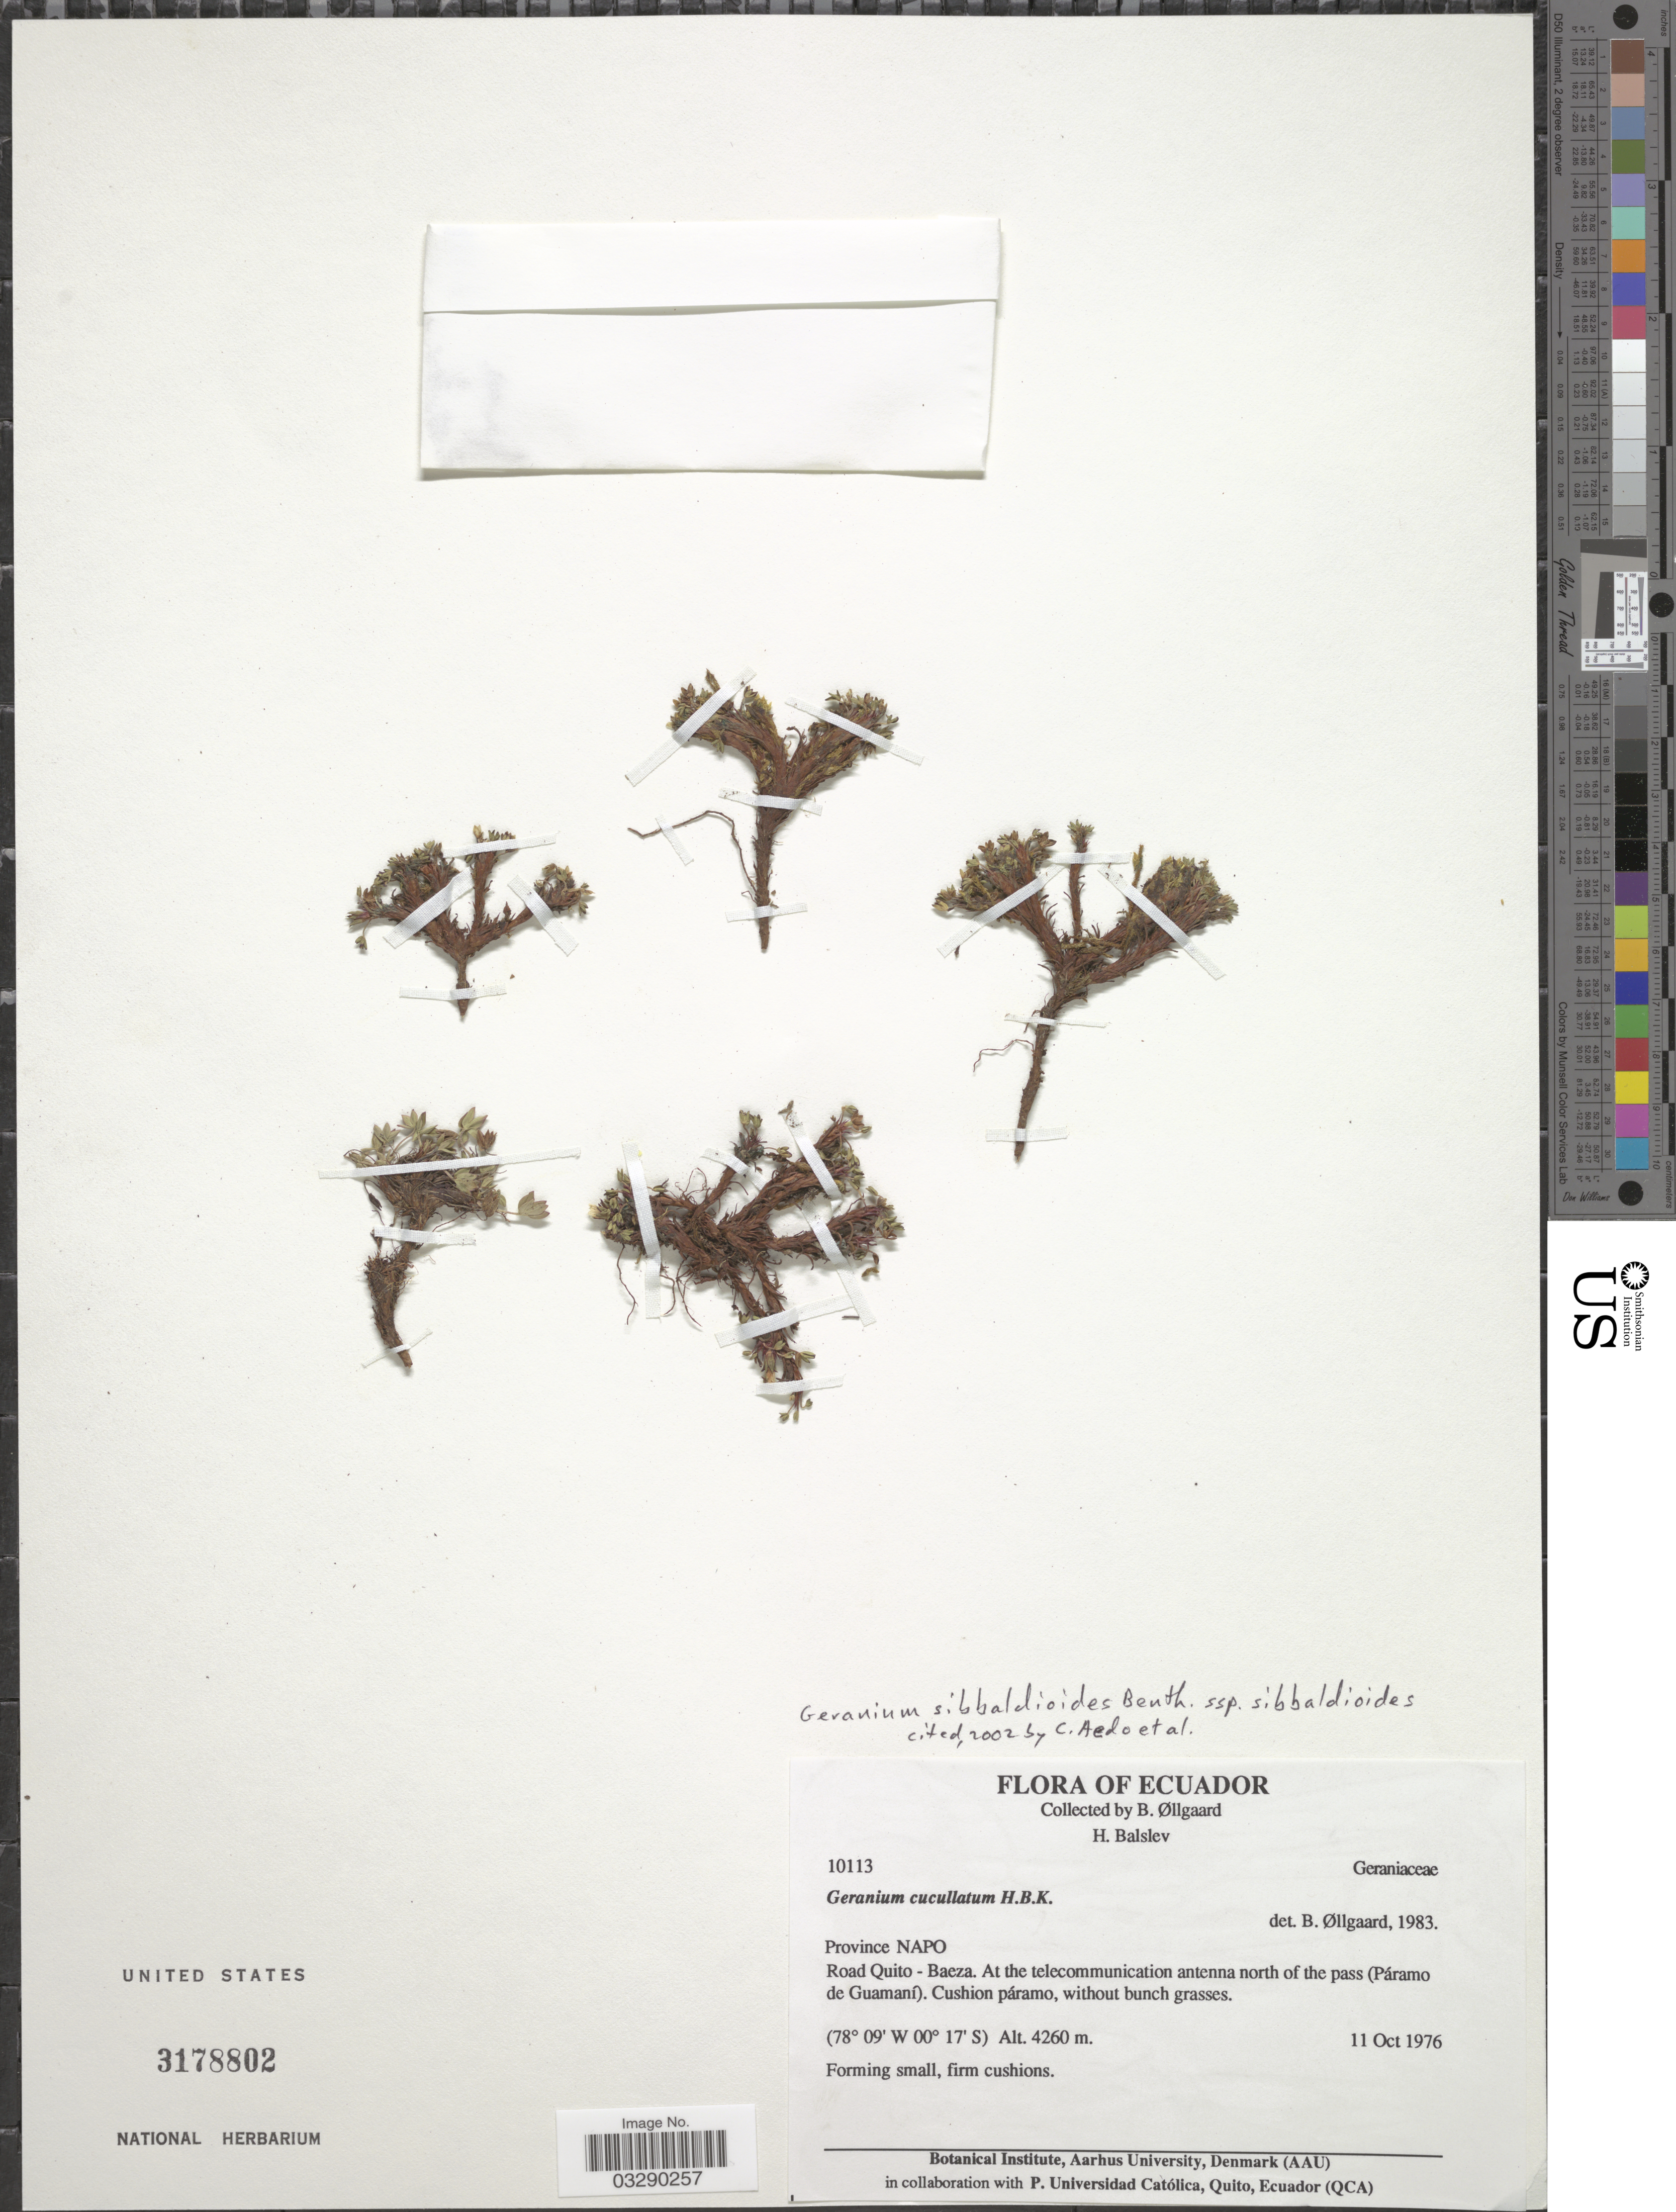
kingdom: Plantae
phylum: Tracheophyta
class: Magnoliopsida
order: Geraniales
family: Geraniaceae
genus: Geranium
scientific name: Geranium sibbaldioides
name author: Benth.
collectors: B. Øllgaard & H. Balslev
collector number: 10113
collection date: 1976-10-11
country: Ecuador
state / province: Napo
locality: Road Quito-Baeza. At the telecommunication antenna north of the pass (Páramo de Guamaní).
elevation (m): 4260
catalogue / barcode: US 3178802